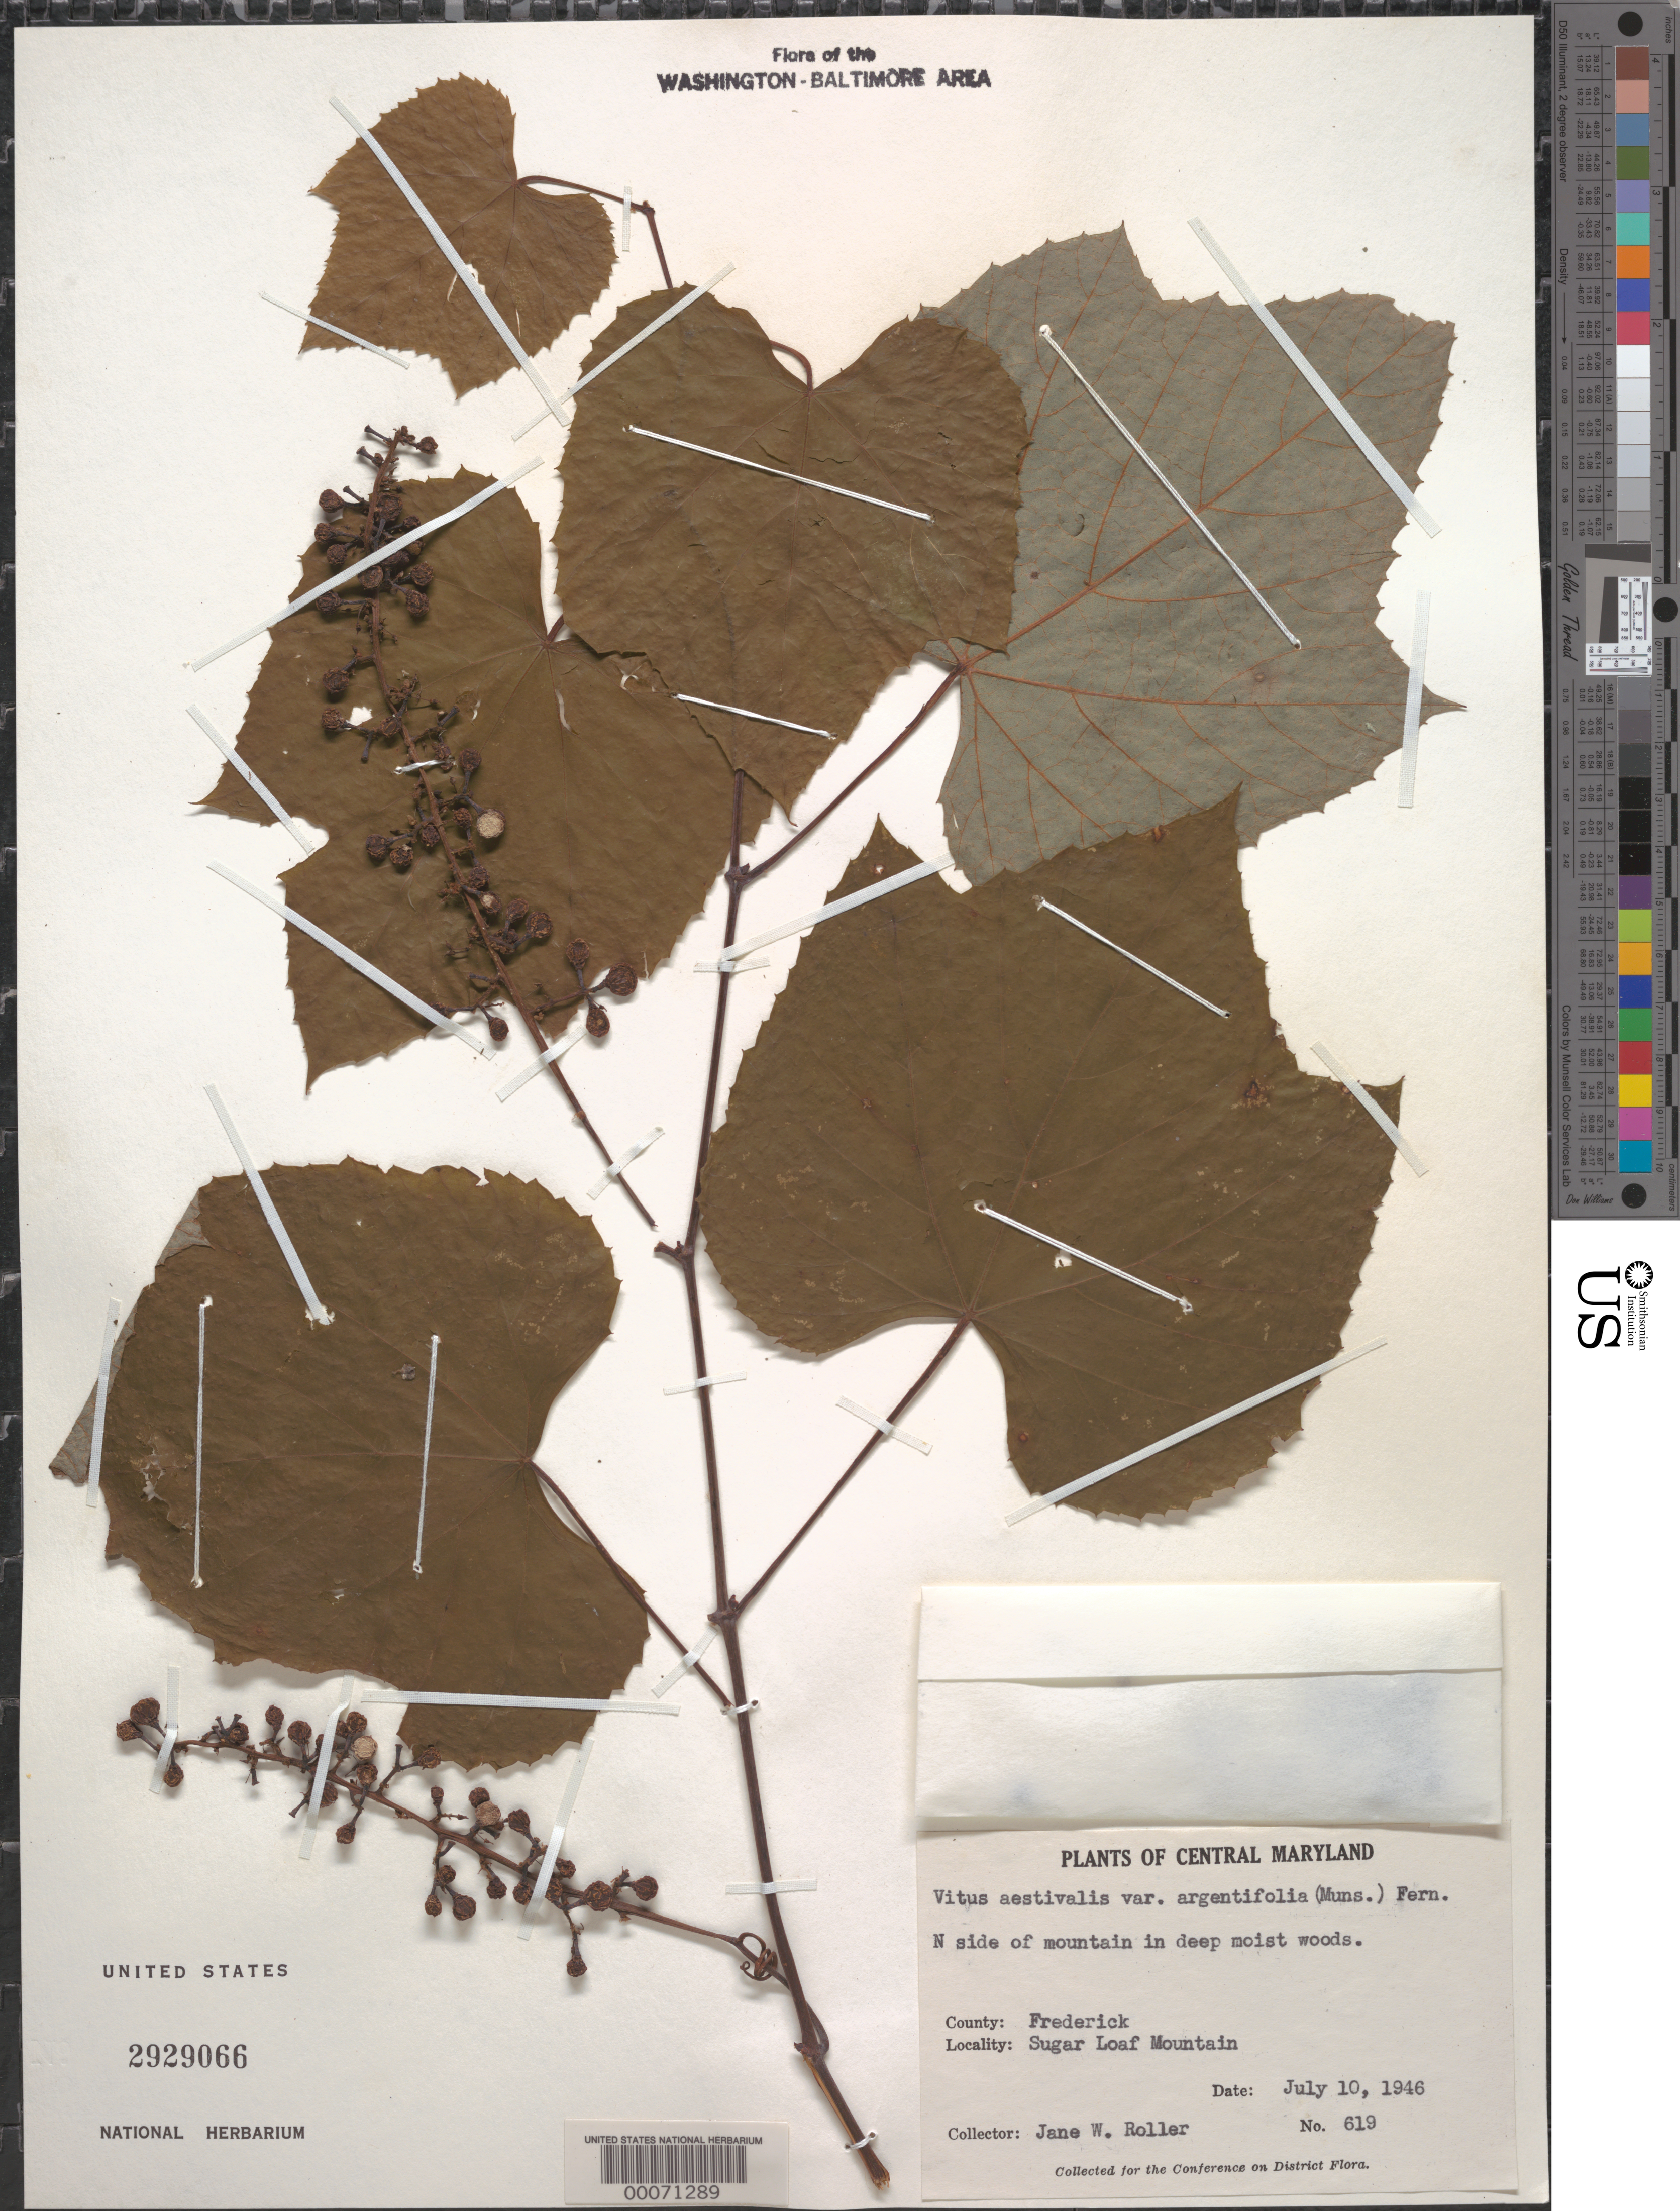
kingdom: Plantae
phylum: Tracheophyta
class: Magnoliopsida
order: Vitales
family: Vitaceae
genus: Vitis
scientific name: Vitis aestivalis var. argentifolia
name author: Michx.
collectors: J. W. Roller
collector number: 619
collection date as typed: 10 Jul 1946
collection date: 1946-07-10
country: United States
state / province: Maryland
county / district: Frederick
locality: Sugar Loaf Mountain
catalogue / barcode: US 2929066